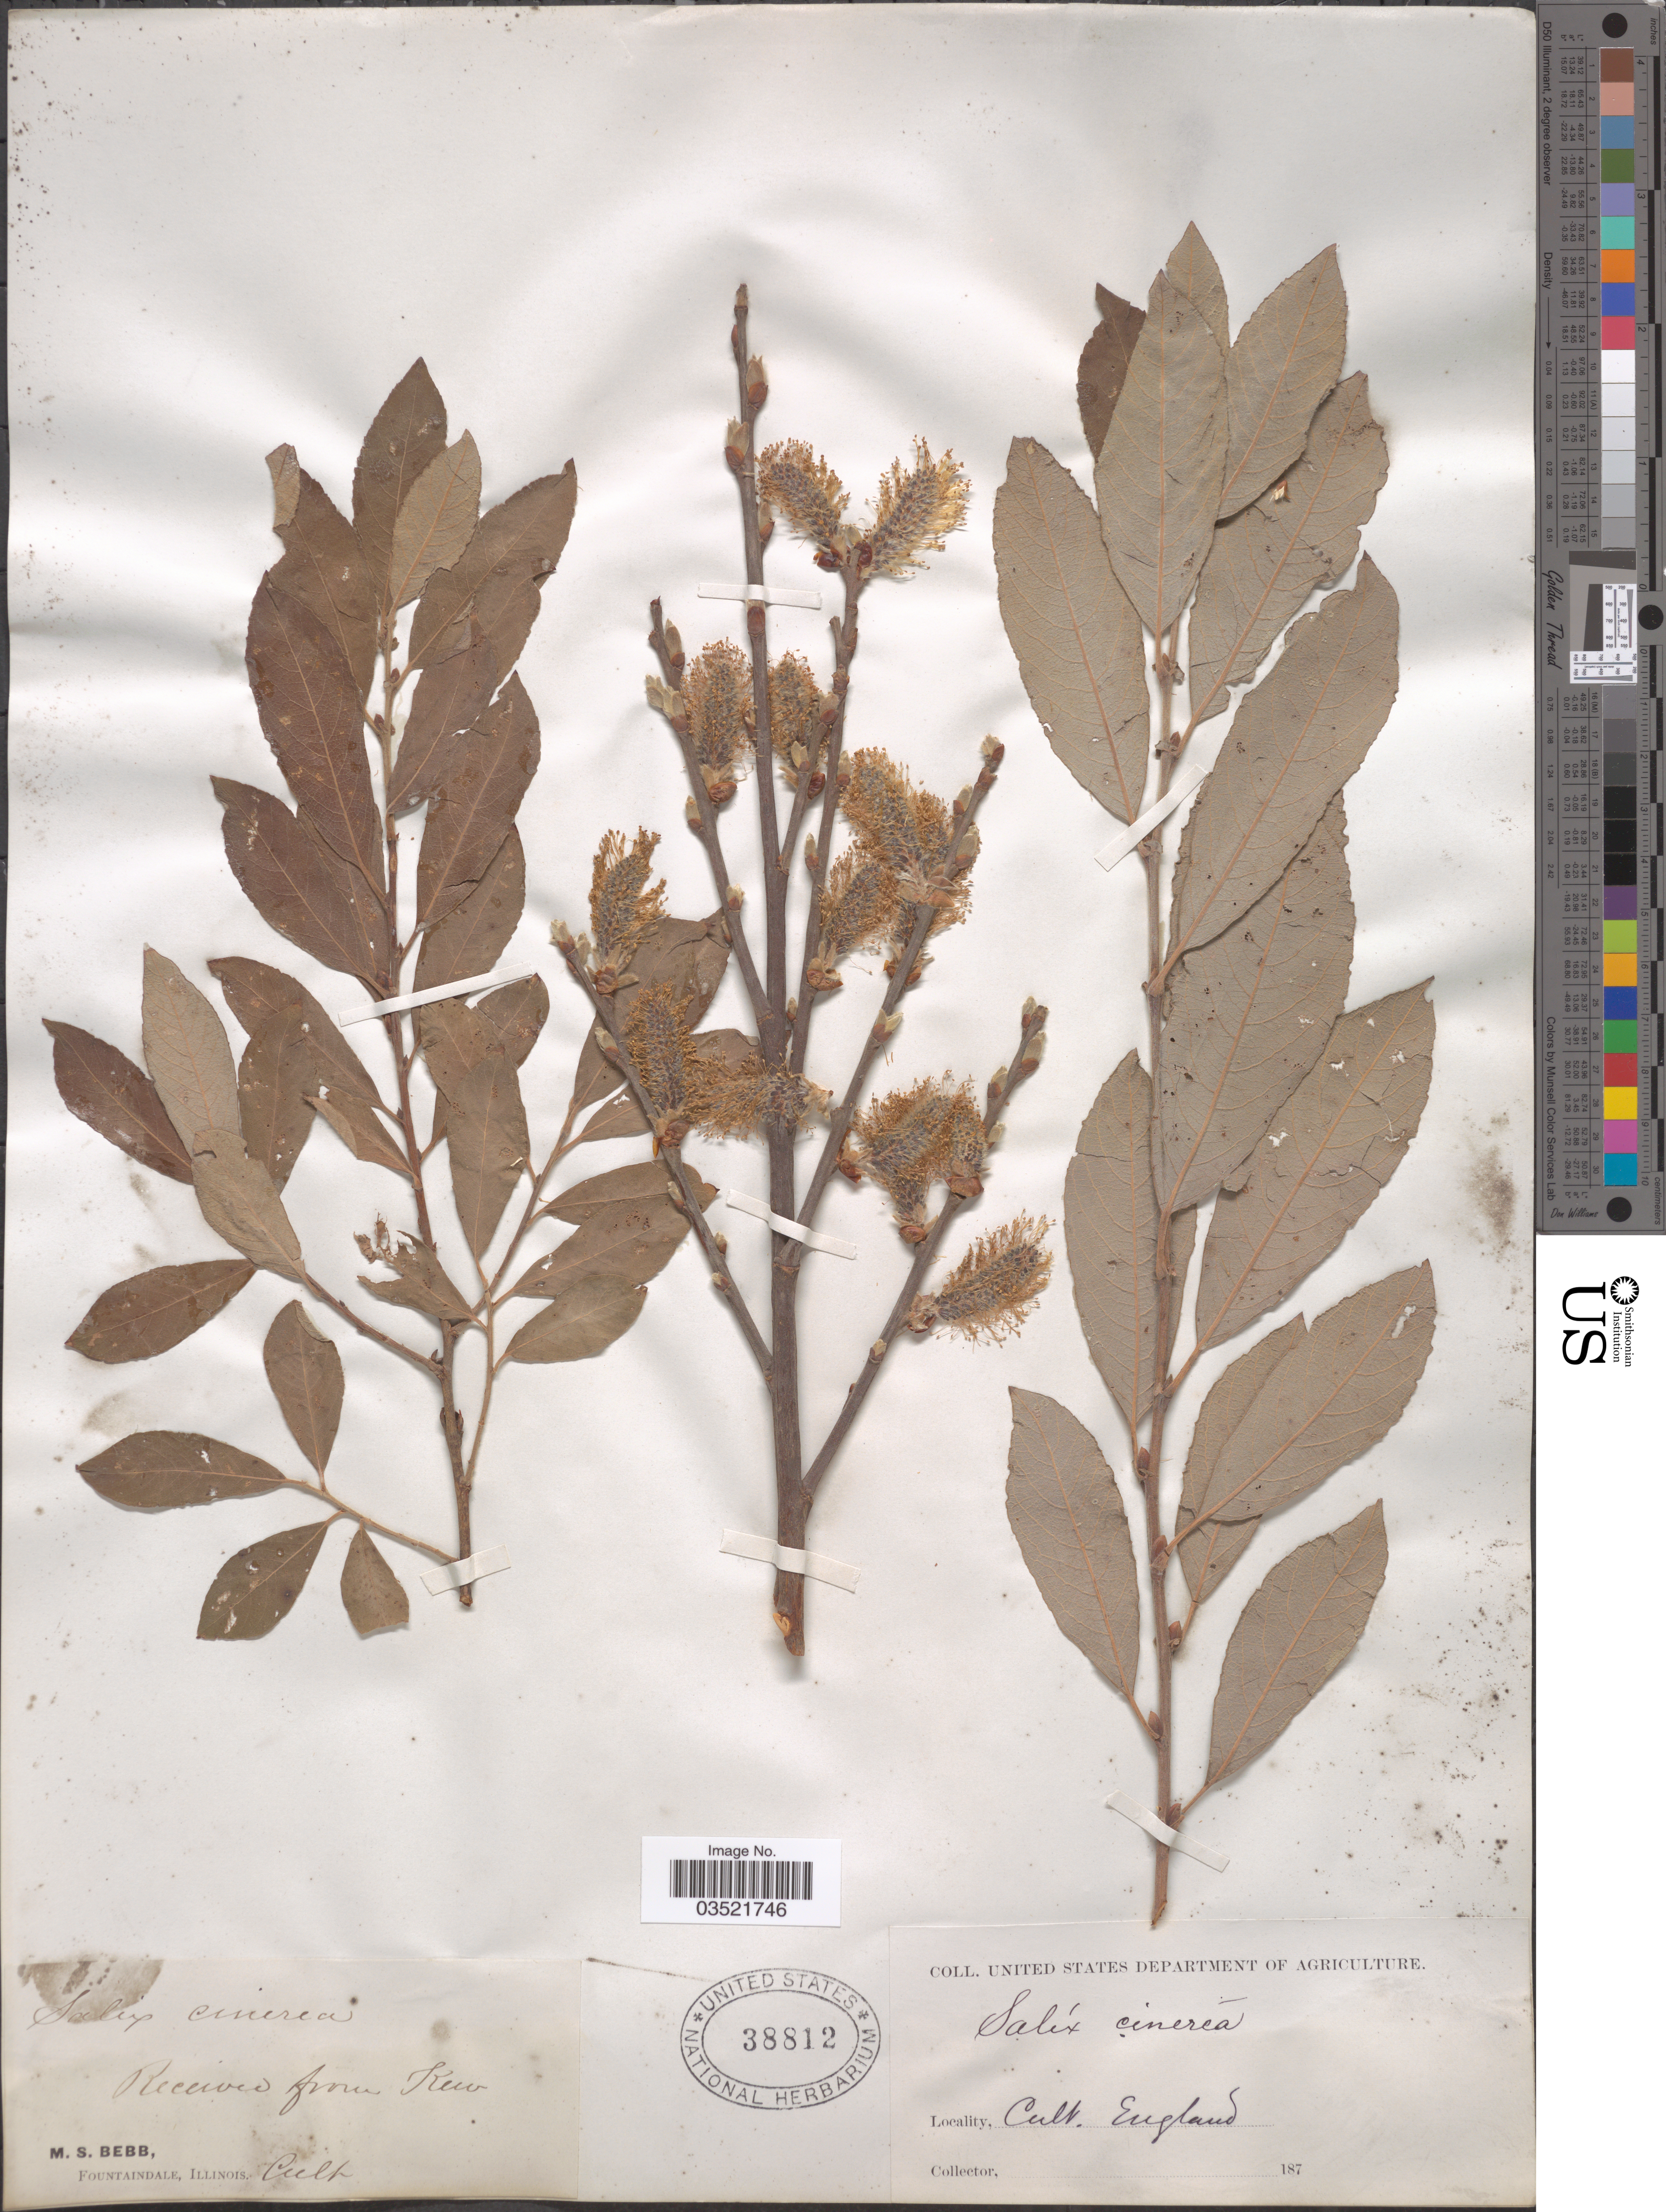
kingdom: Plantae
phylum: Tracheophyta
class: Magnoliopsida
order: Malpighiales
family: Salicaceae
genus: Salix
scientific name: Salix cinerea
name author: L.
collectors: M. Bebb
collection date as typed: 187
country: United Kingdom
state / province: England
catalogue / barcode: US 38812